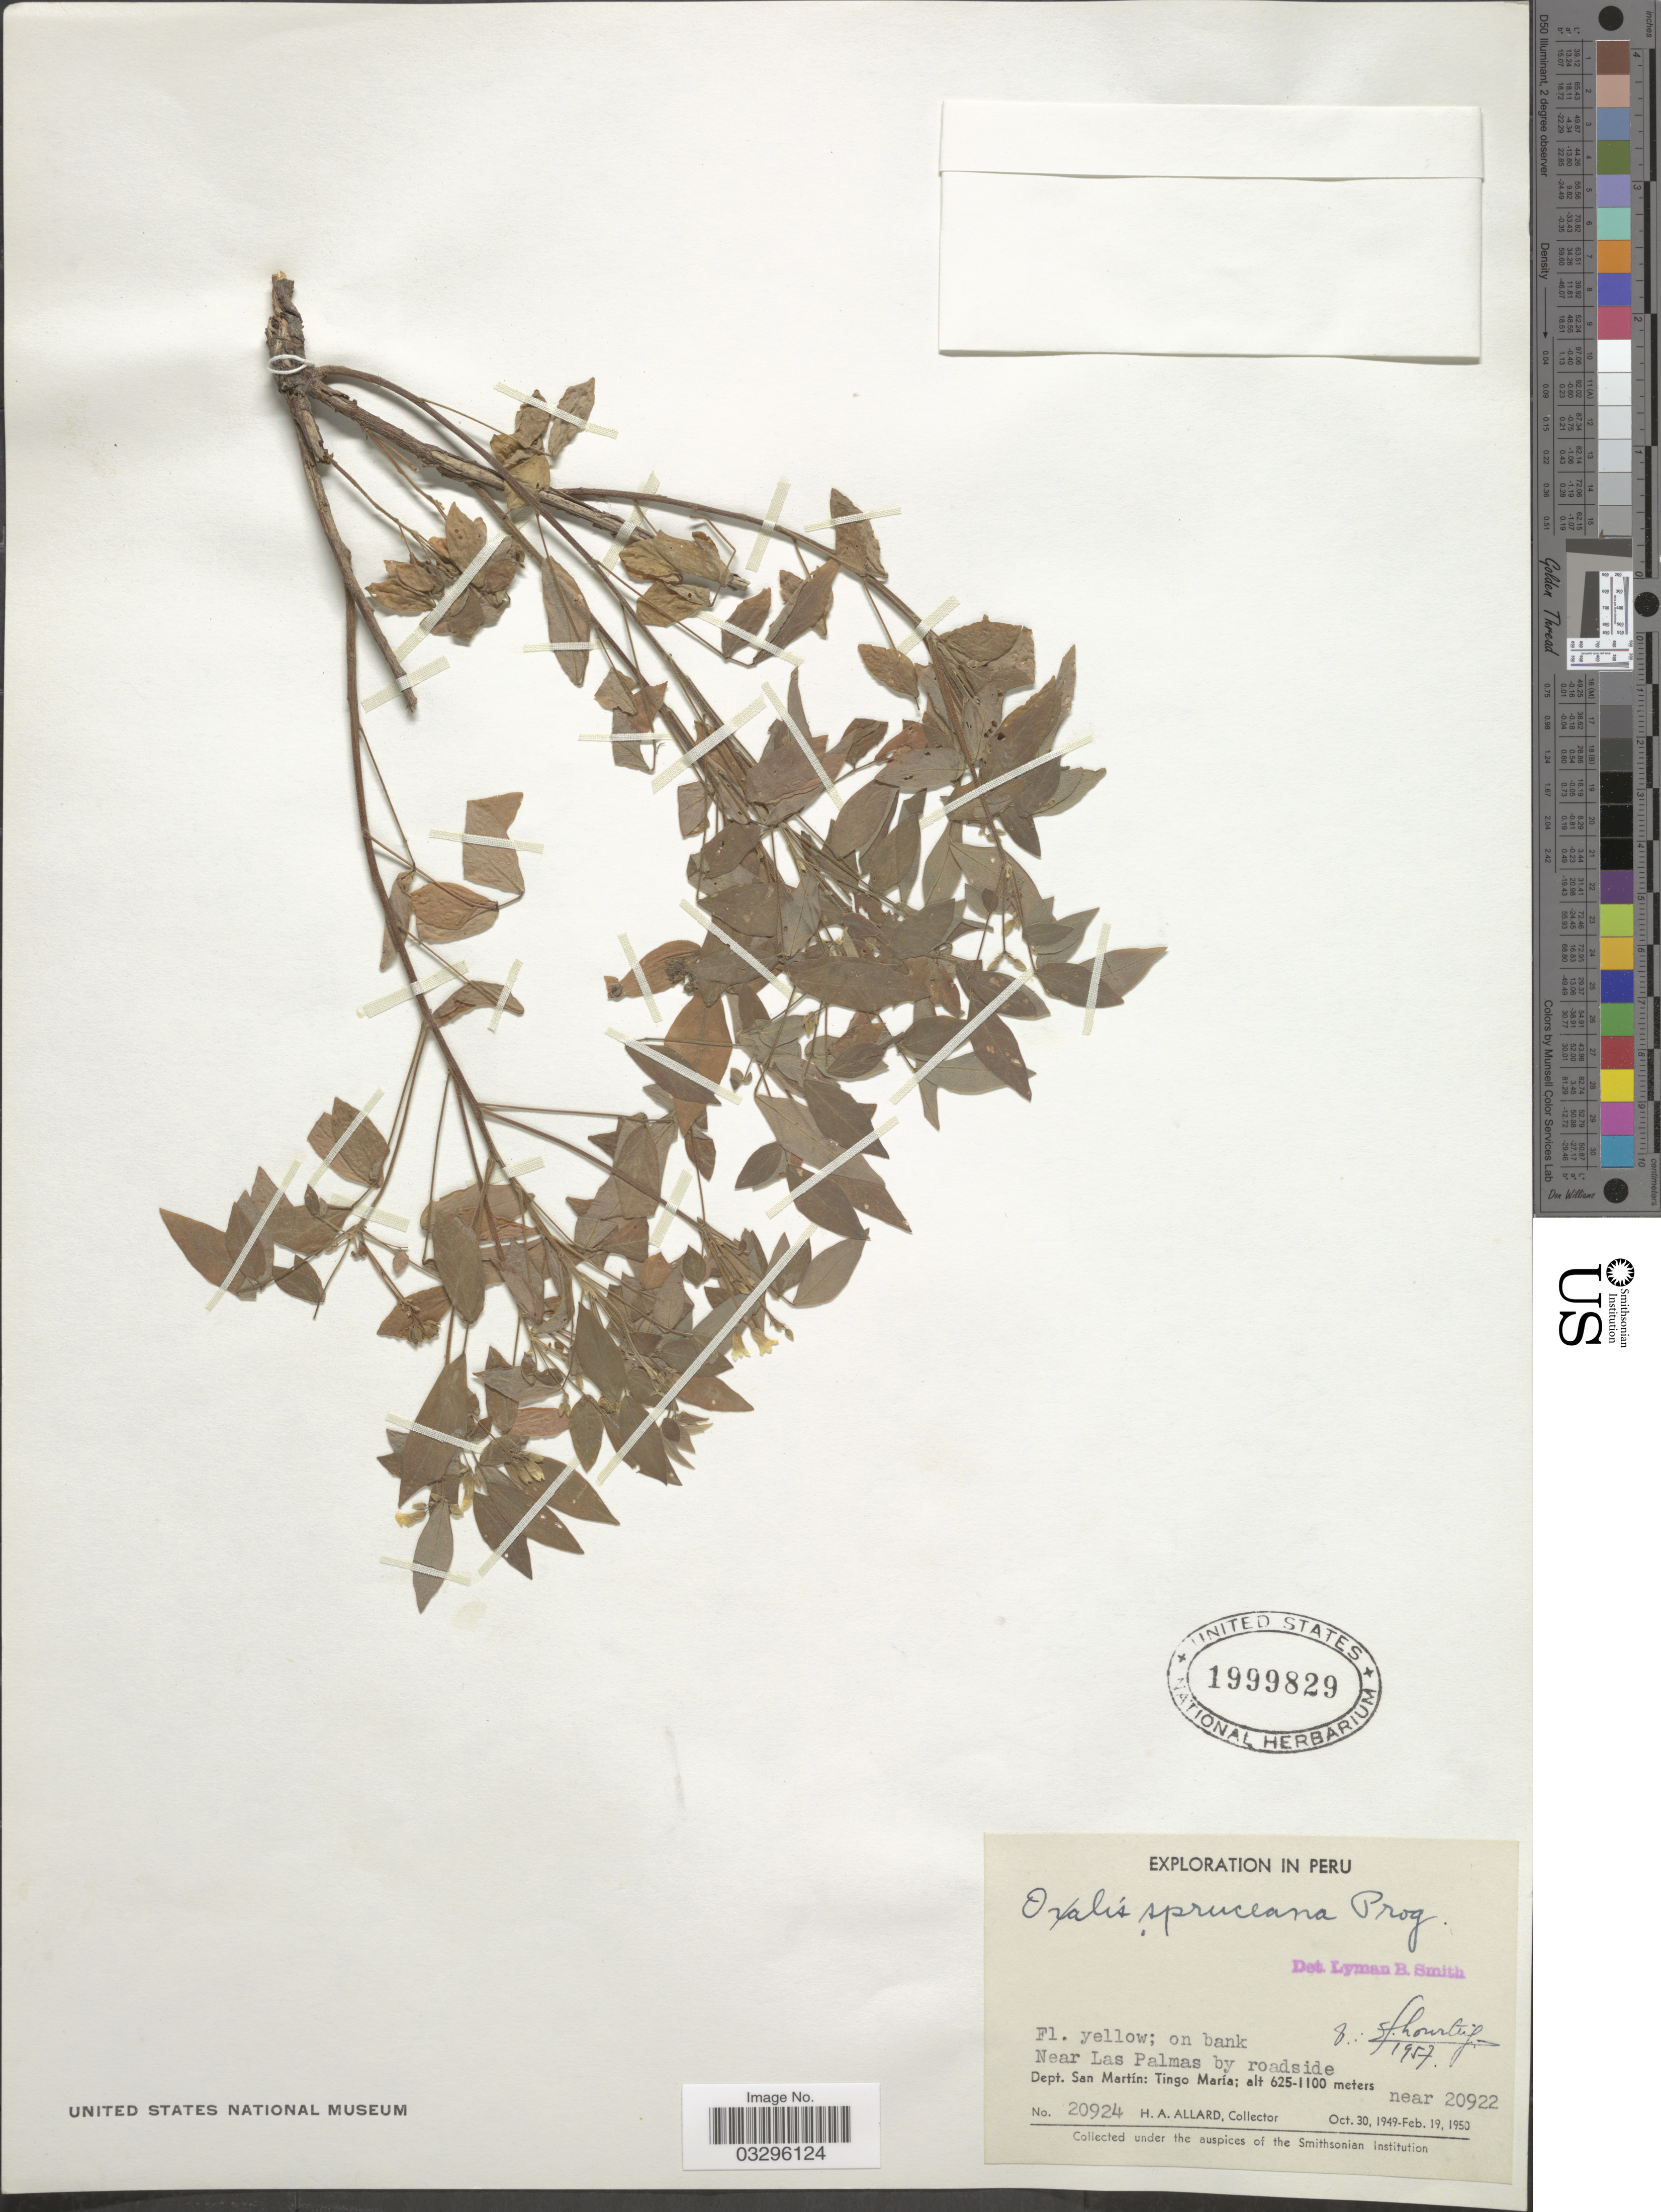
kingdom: Plantae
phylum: Tracheophyta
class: Magnoliopsida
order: Oxalidales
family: Oxalidaceae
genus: Oxalis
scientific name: Oxalis spruceana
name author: Progel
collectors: H. A. Allard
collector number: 20924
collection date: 1949-10-30/1950-02-19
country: Peru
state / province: San Martín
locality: Near Las Palmas by roadside. Dept. San Martín: Tingo María.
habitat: on bank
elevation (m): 625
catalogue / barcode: US 1999829